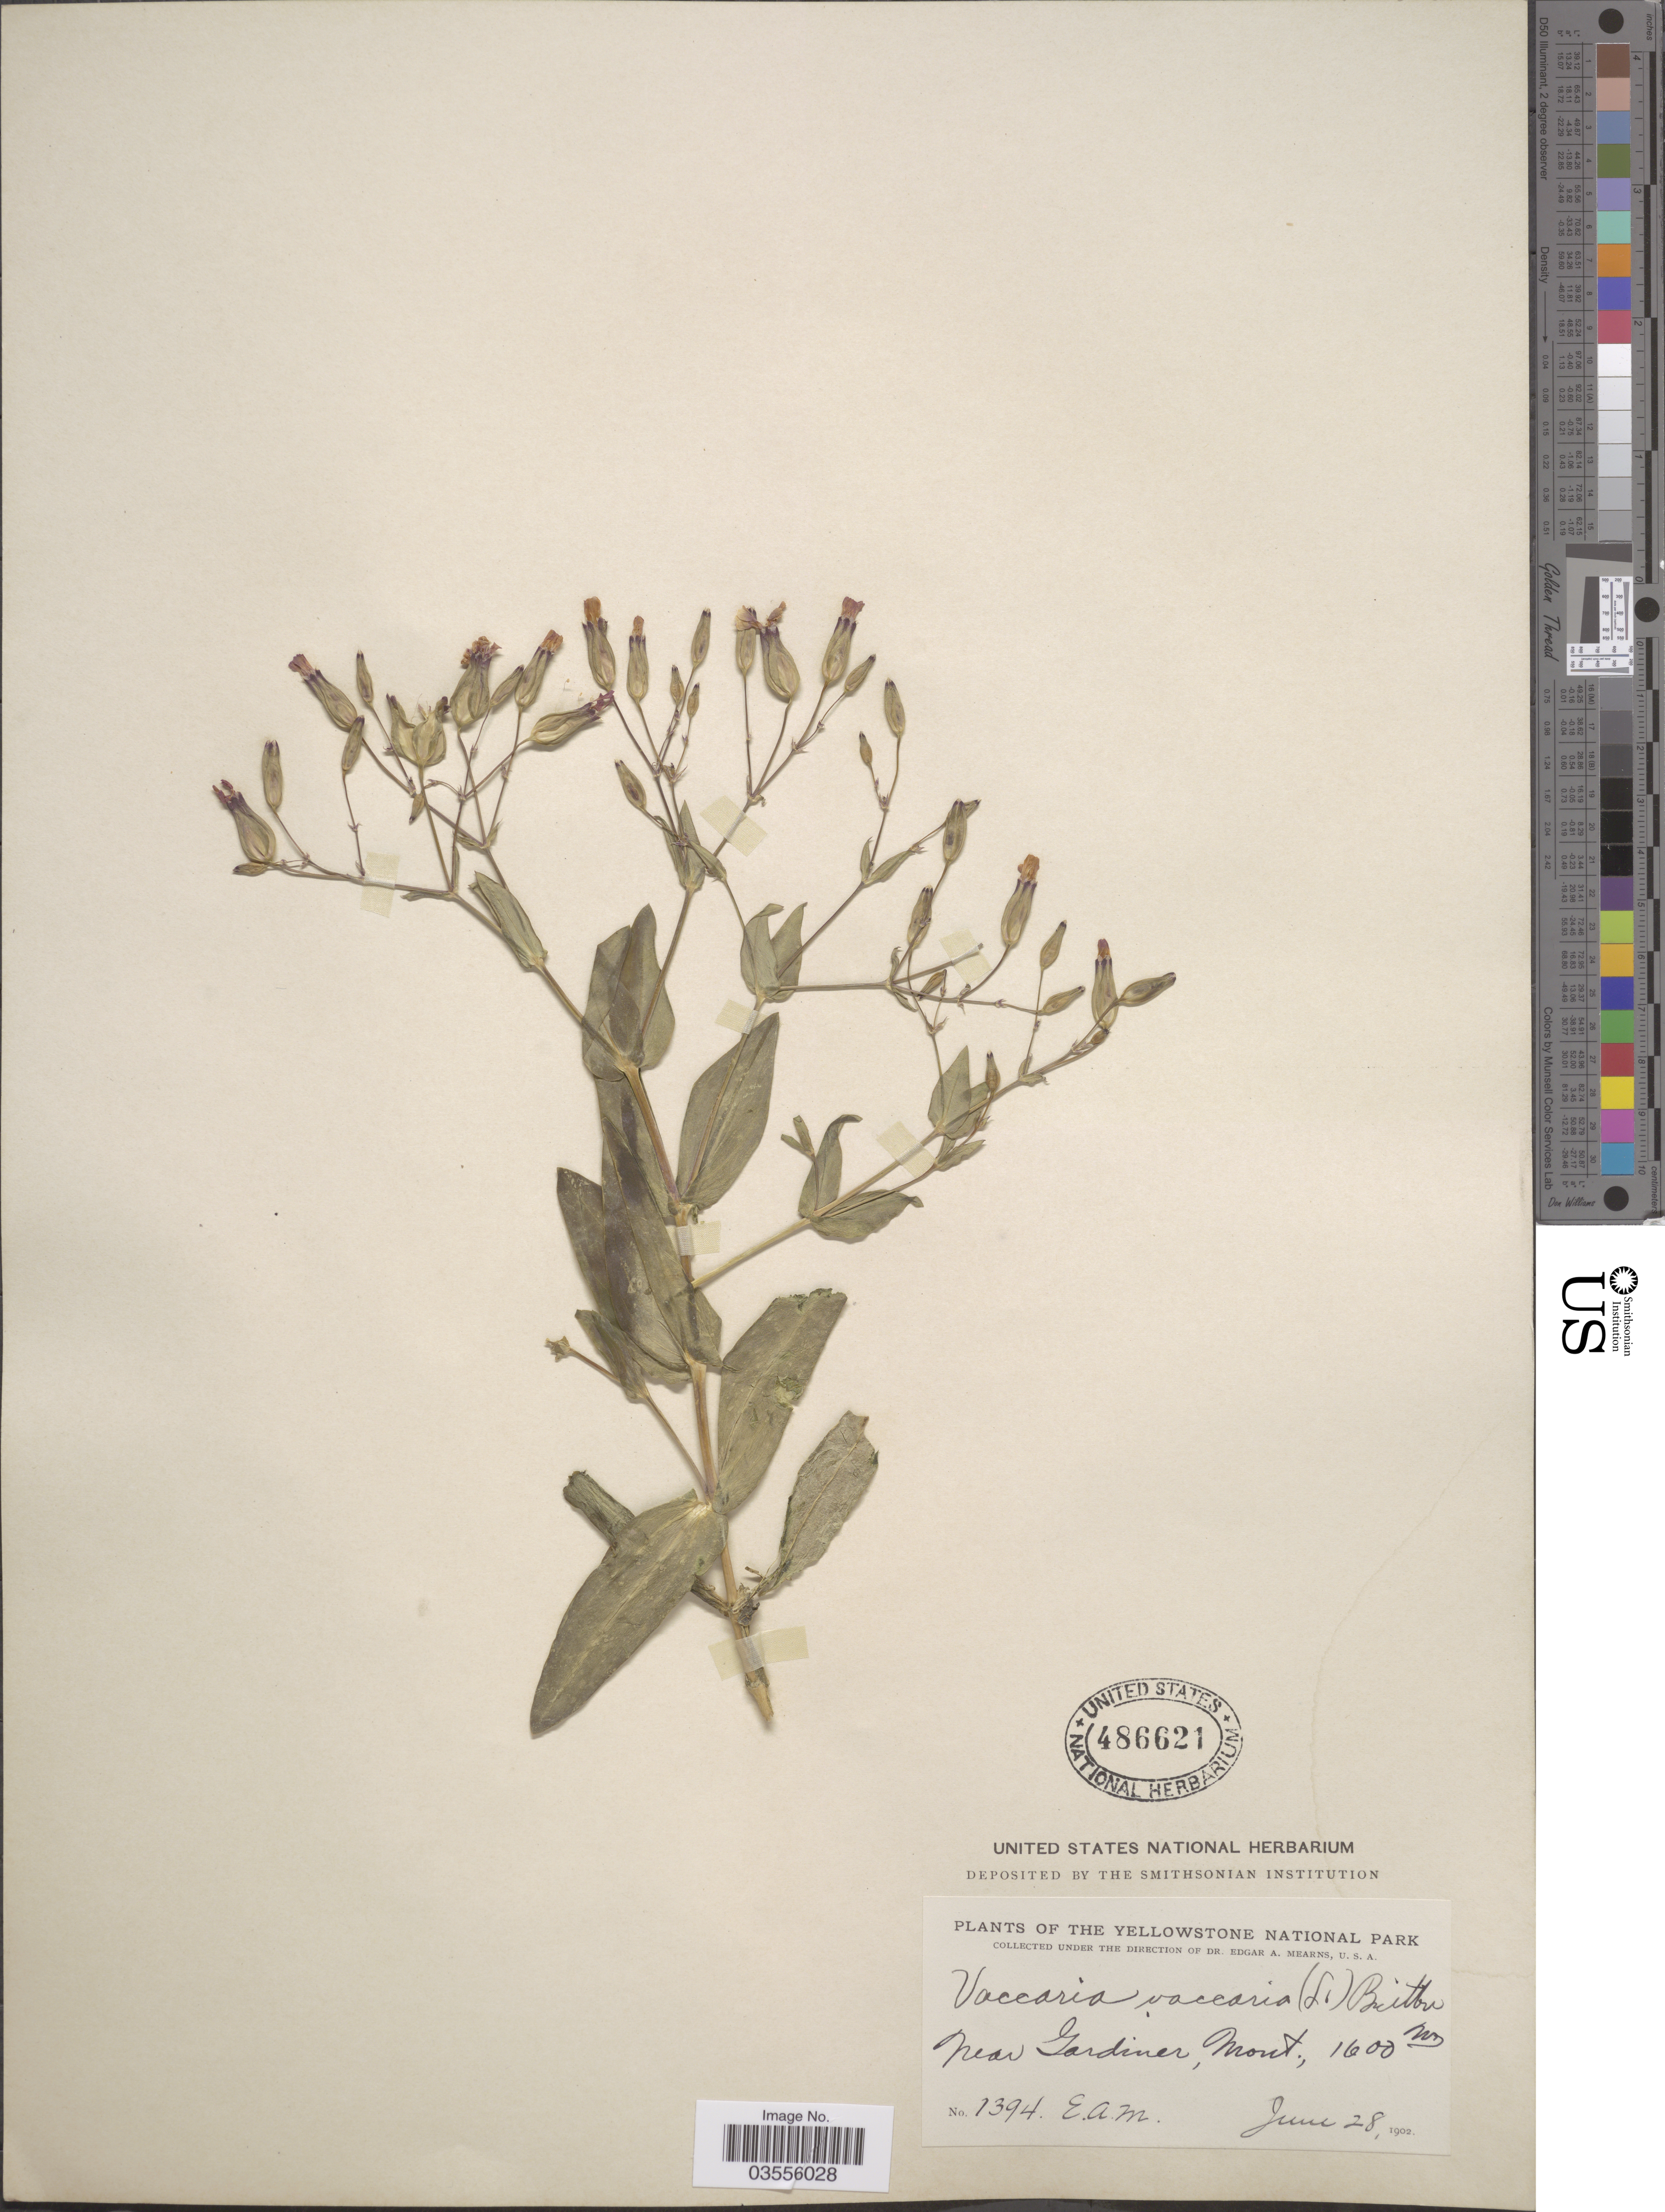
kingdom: Plantae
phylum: Tracheophyta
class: Magnoliopsida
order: Caryophyllales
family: Caryophyllaceae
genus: Gypsophila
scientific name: Gypsophila vaccaria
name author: (L.) Sm.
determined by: Strong, M. T., (US), Smithsonian Institution - National Museum of Natural History (UNITED STATES)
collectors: E. A. Mearns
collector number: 1394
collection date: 1902-06-28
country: United States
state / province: Montana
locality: The Yellowstone National Park. Near Gardiner.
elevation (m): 1600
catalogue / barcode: US 486621